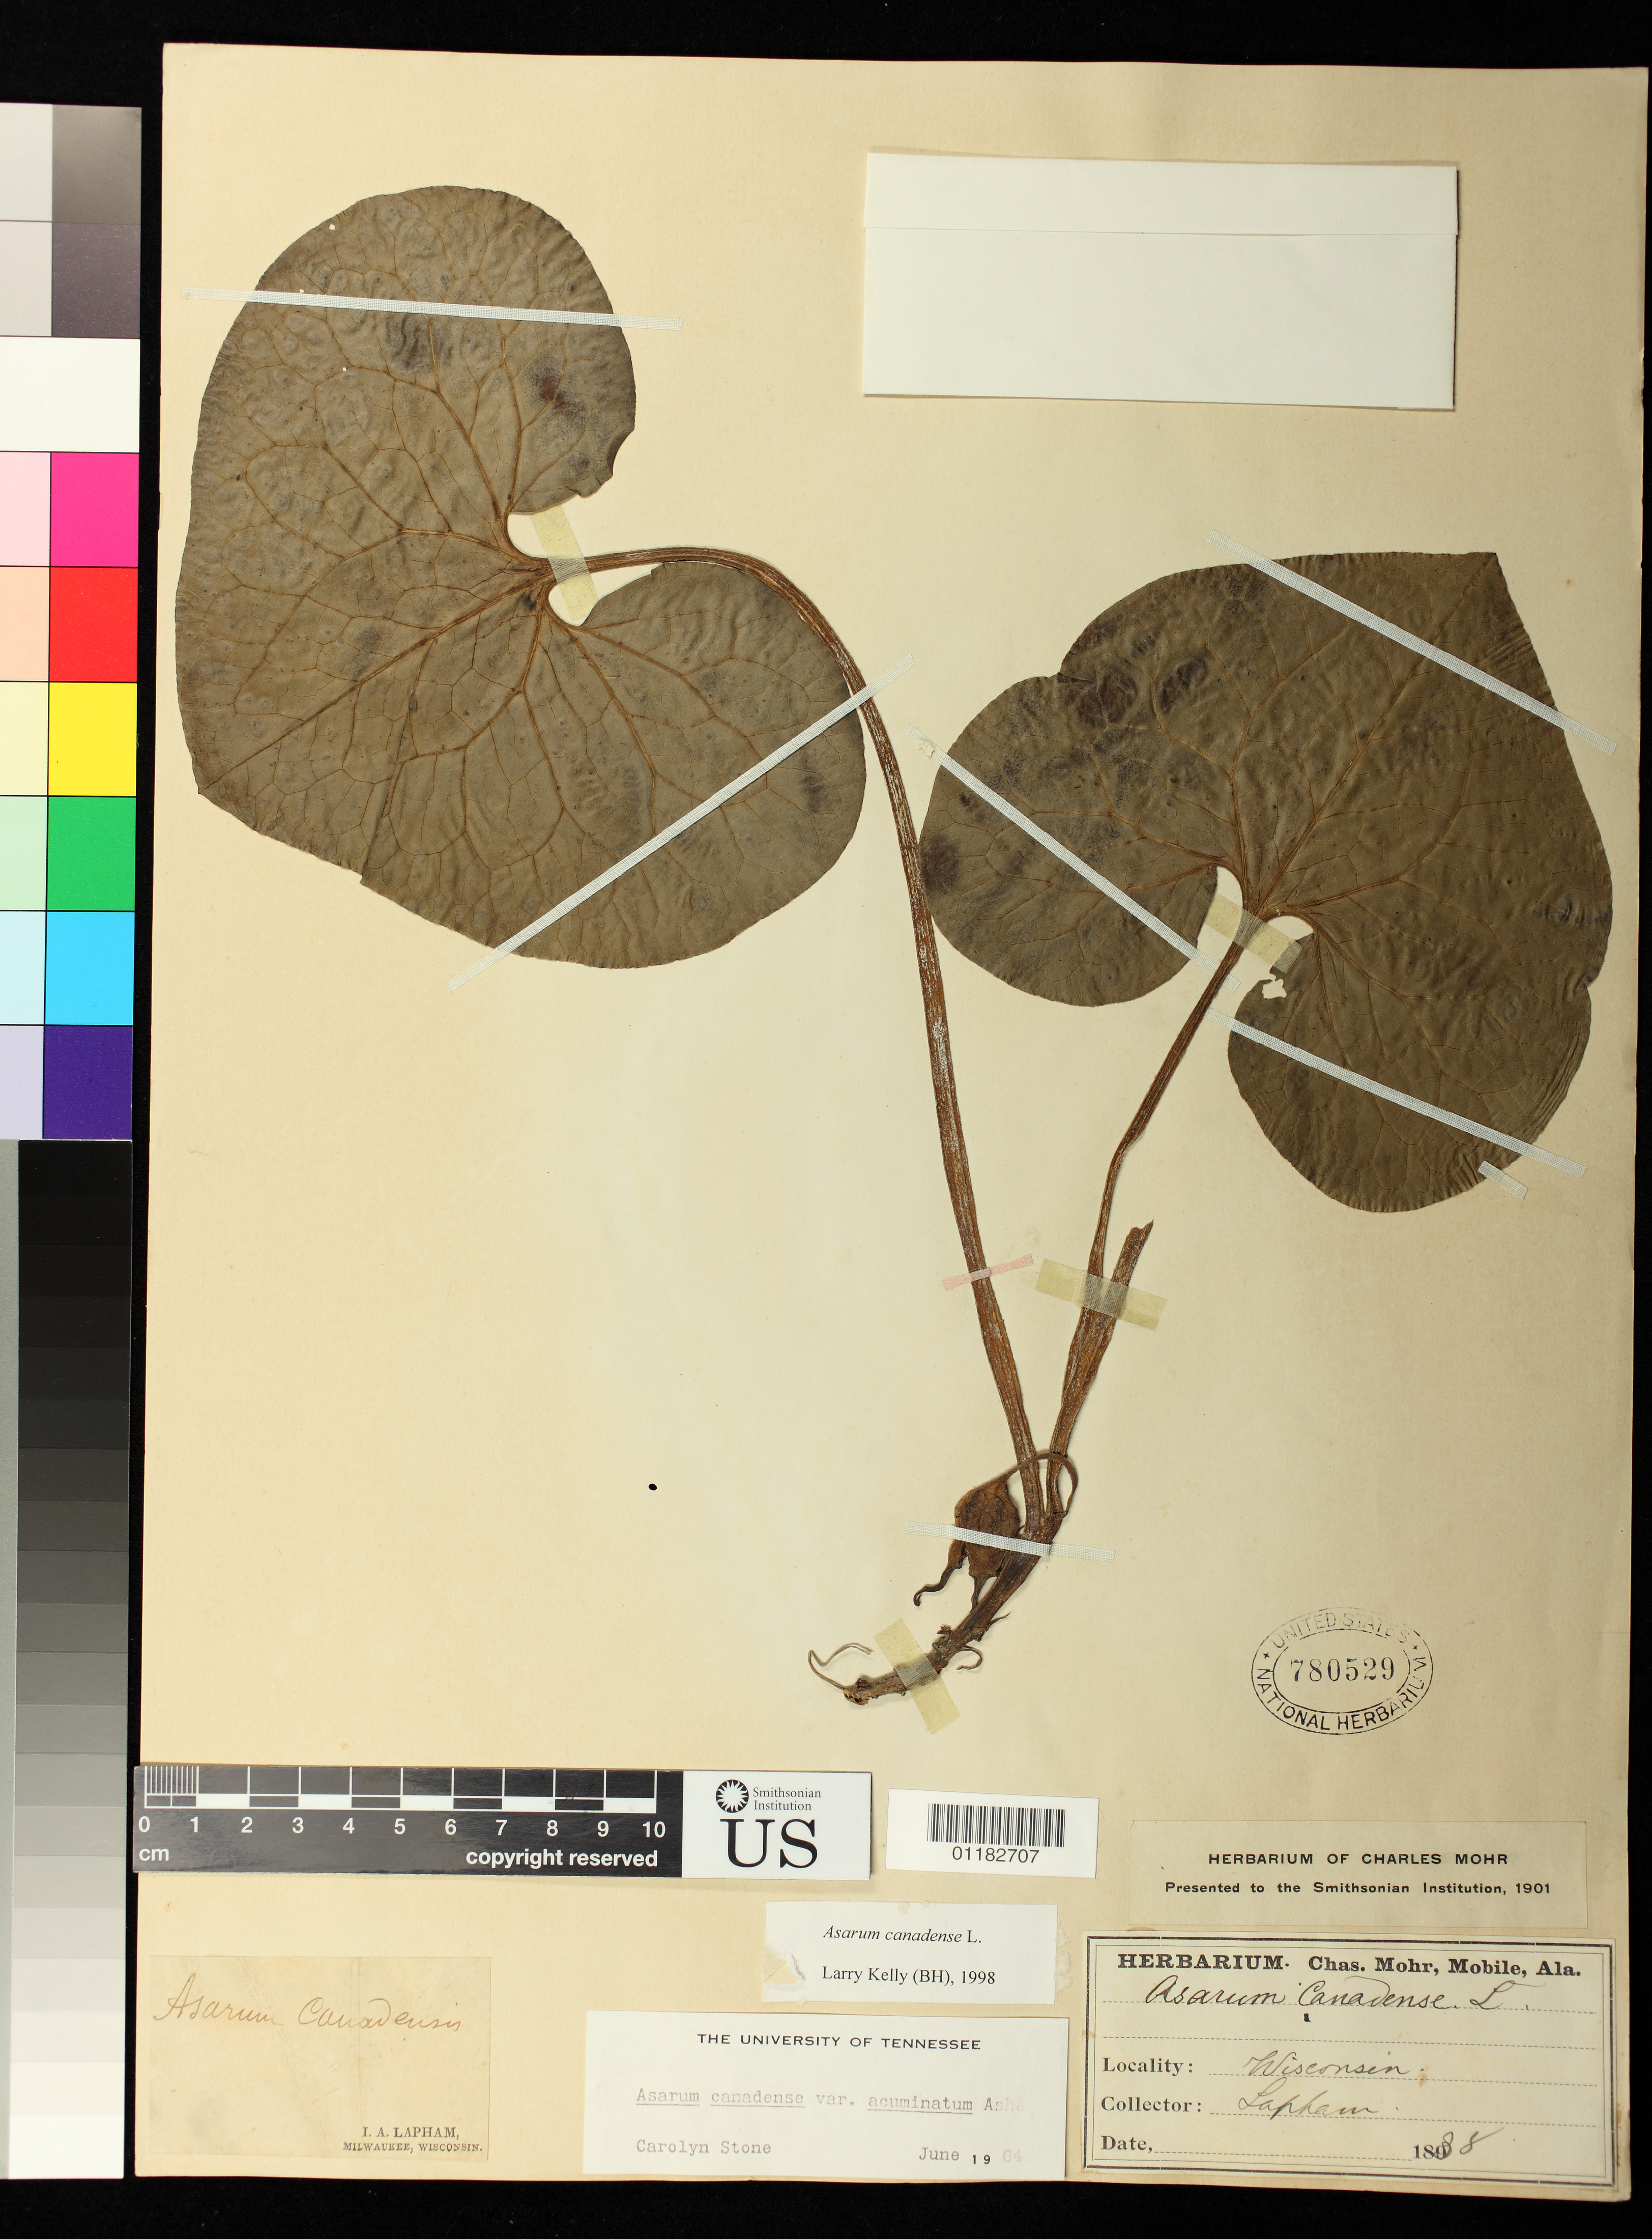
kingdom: Plantae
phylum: Tracheophyta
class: Magnoliopsida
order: Piperales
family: Aristolochiaceae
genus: Asarum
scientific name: Asarum canadense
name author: L.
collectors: I. Lapham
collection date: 1888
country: United States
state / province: Wisconsin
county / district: Milwaukee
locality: Milwaukee, Milwaukee County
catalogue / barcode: US 780529